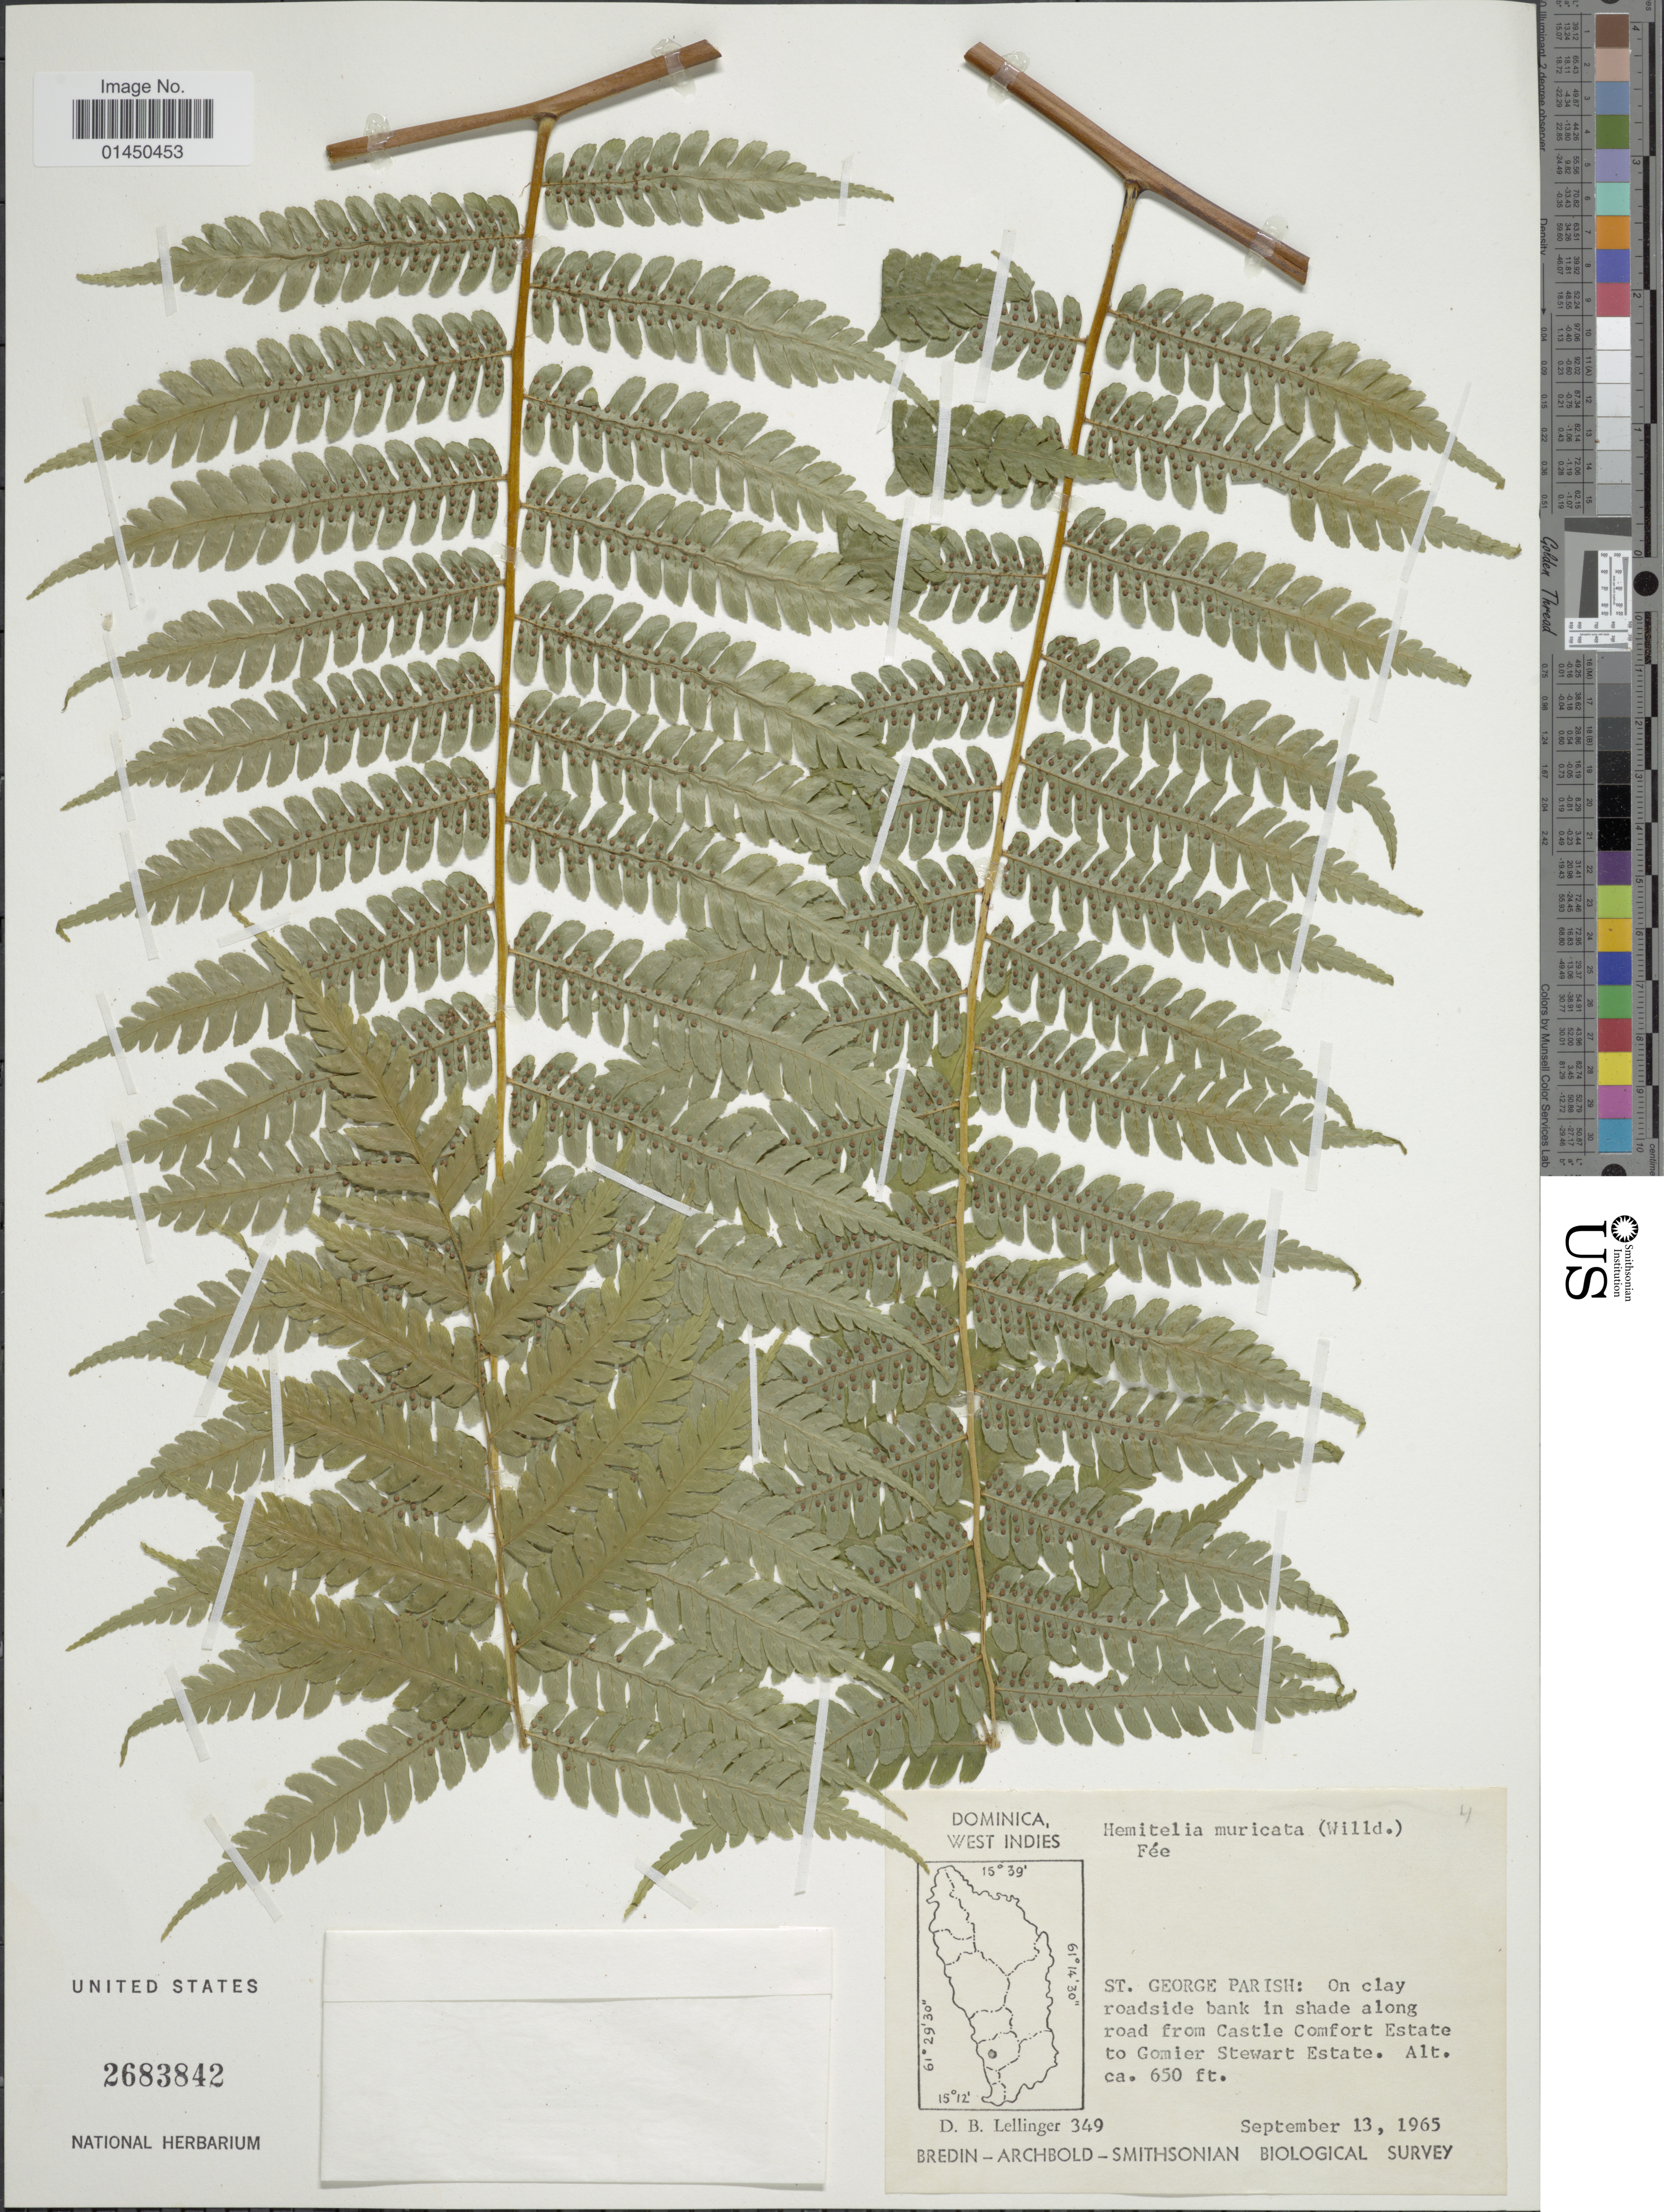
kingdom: Plantae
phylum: Tracheophyta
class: Polypodiopsida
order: Cyatheales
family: Cyatheaceae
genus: Cyathea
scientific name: Cyathea muricata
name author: (Willd.) Fée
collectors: D. B. Lellinger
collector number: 349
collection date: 1965-09-13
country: Dominica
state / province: St. George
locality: On clay roadside bank in shade along road from Castle Comfort Estate to Gomier Stewart Estate.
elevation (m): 198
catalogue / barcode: US 2683842